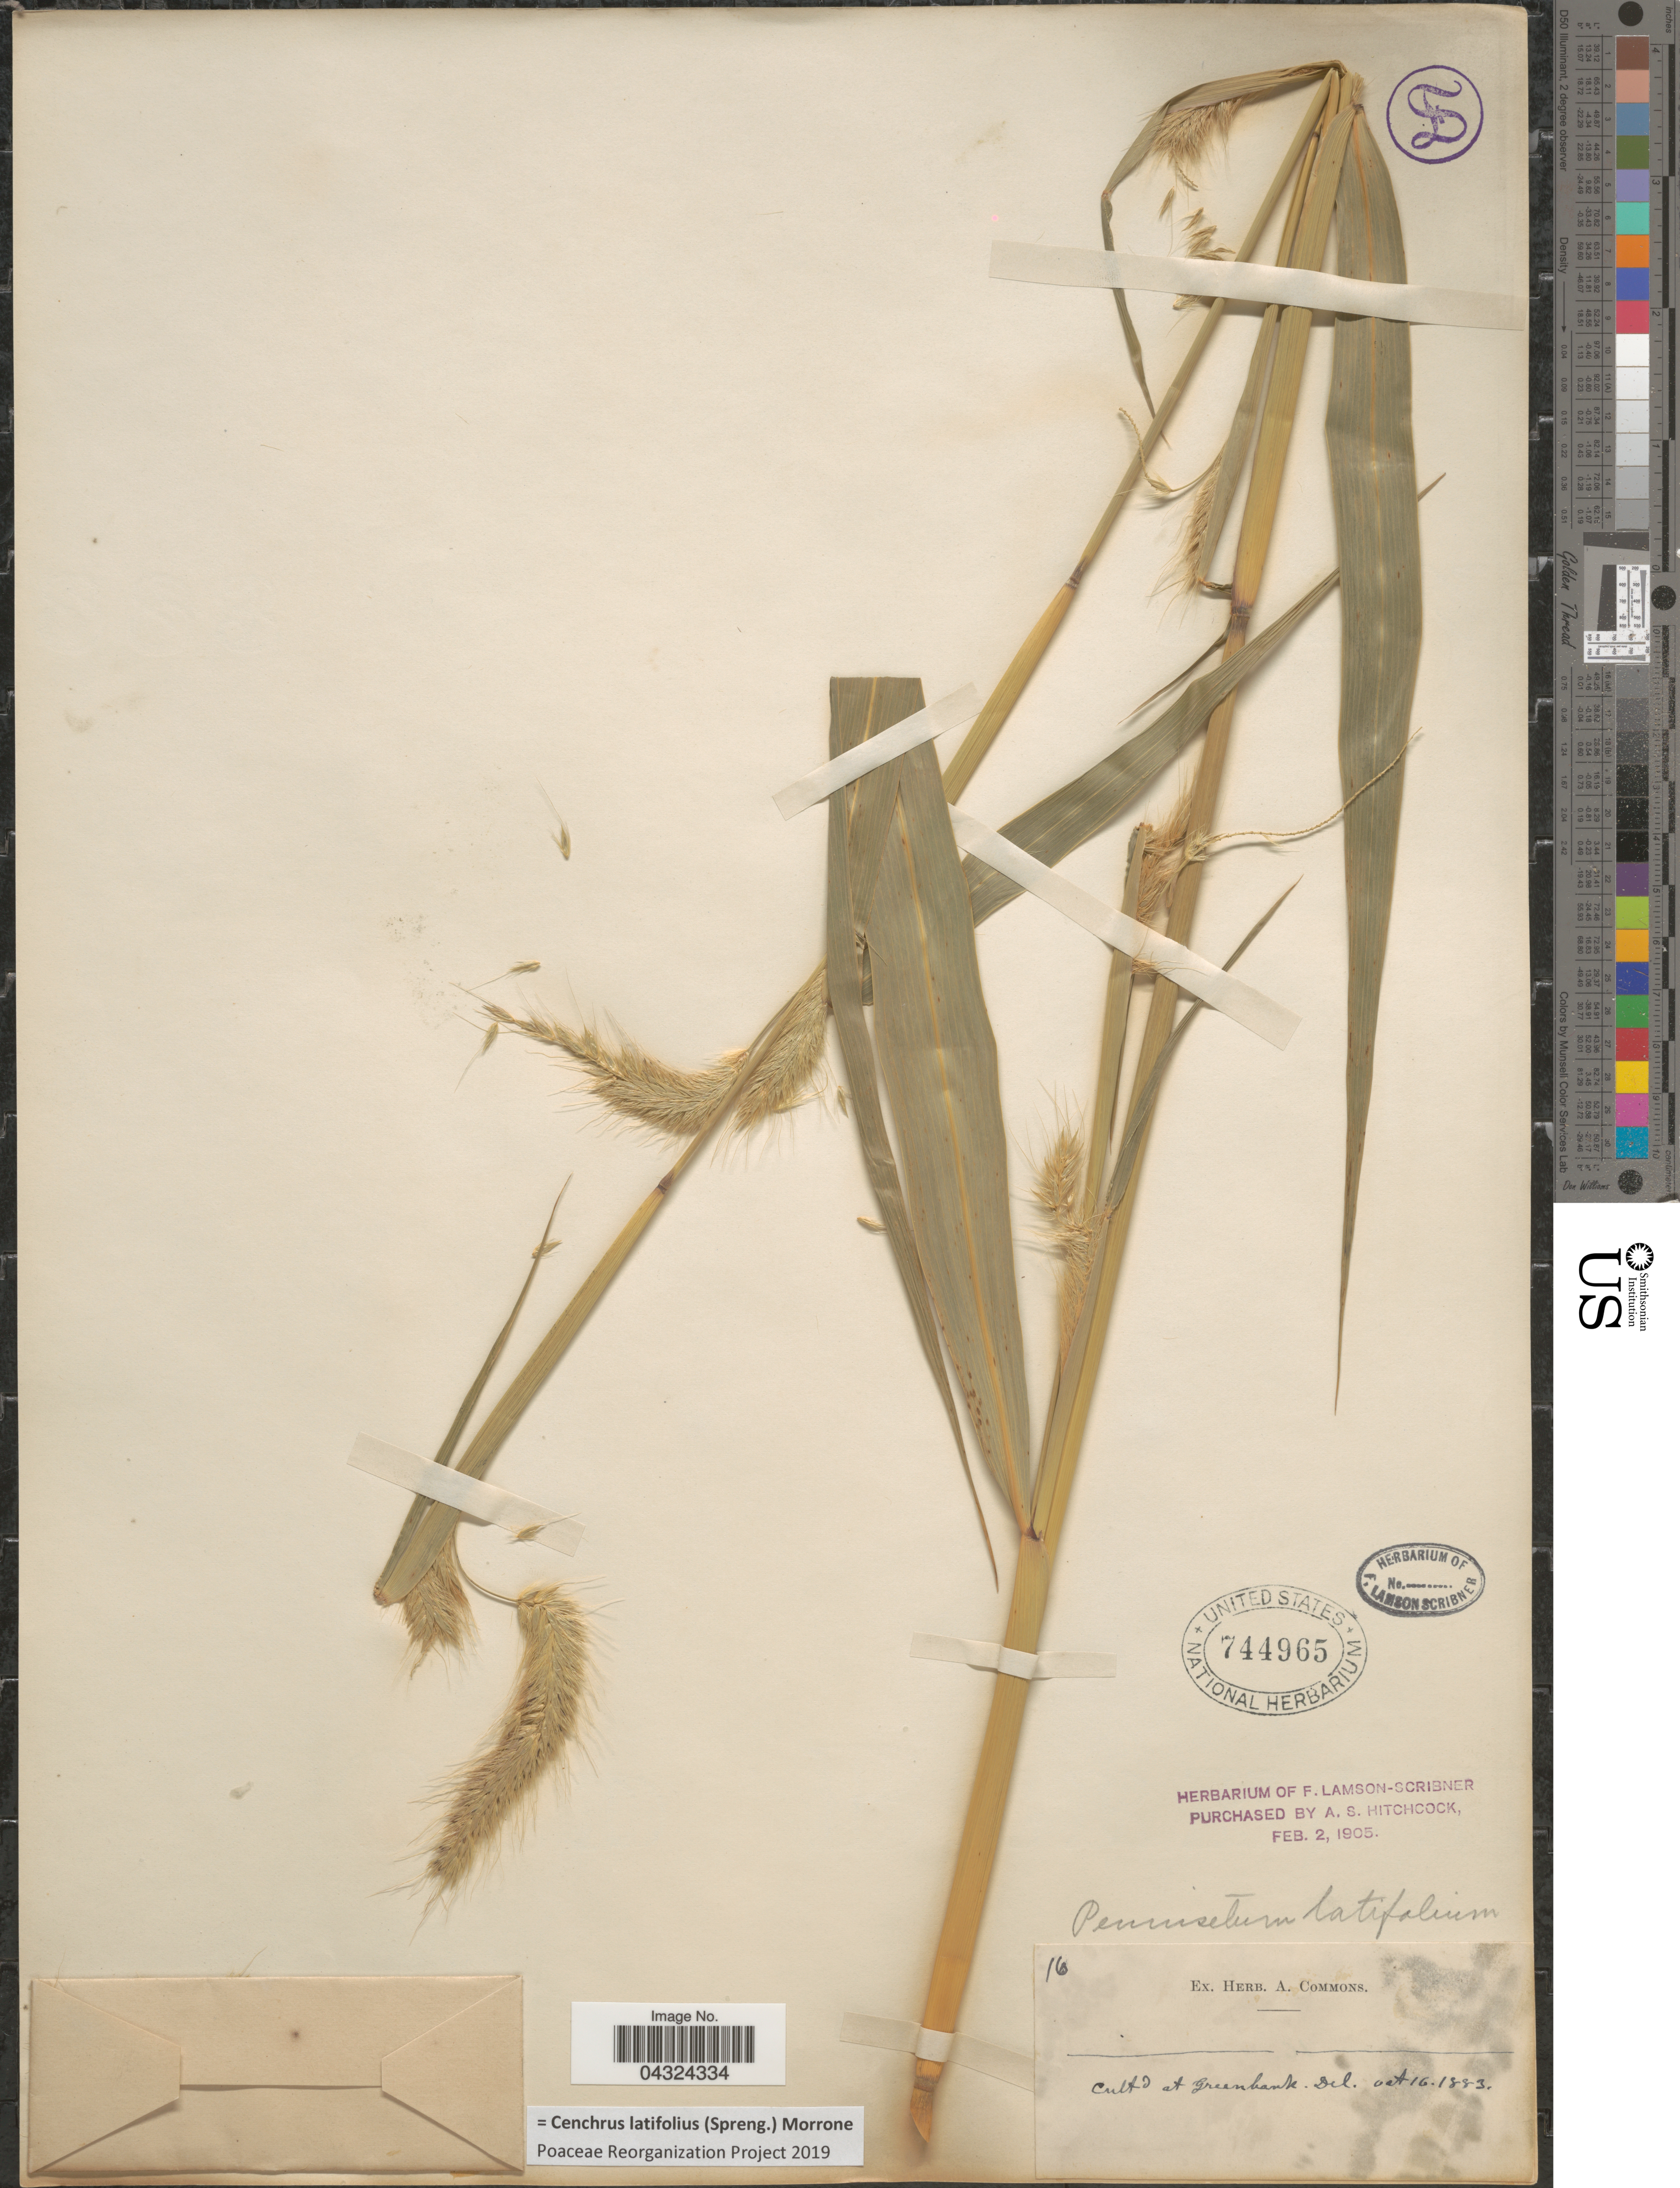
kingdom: Plantae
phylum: Tracheophyta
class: Liliopsida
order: Poales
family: Poaceae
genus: Cenchrus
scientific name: Cenchrus longisetus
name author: M.C. Johnst.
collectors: ex herb. A. Commons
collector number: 16*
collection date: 1883-10-16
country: United States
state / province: Delaware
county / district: New Castle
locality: At Greenbank.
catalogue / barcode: US 744965